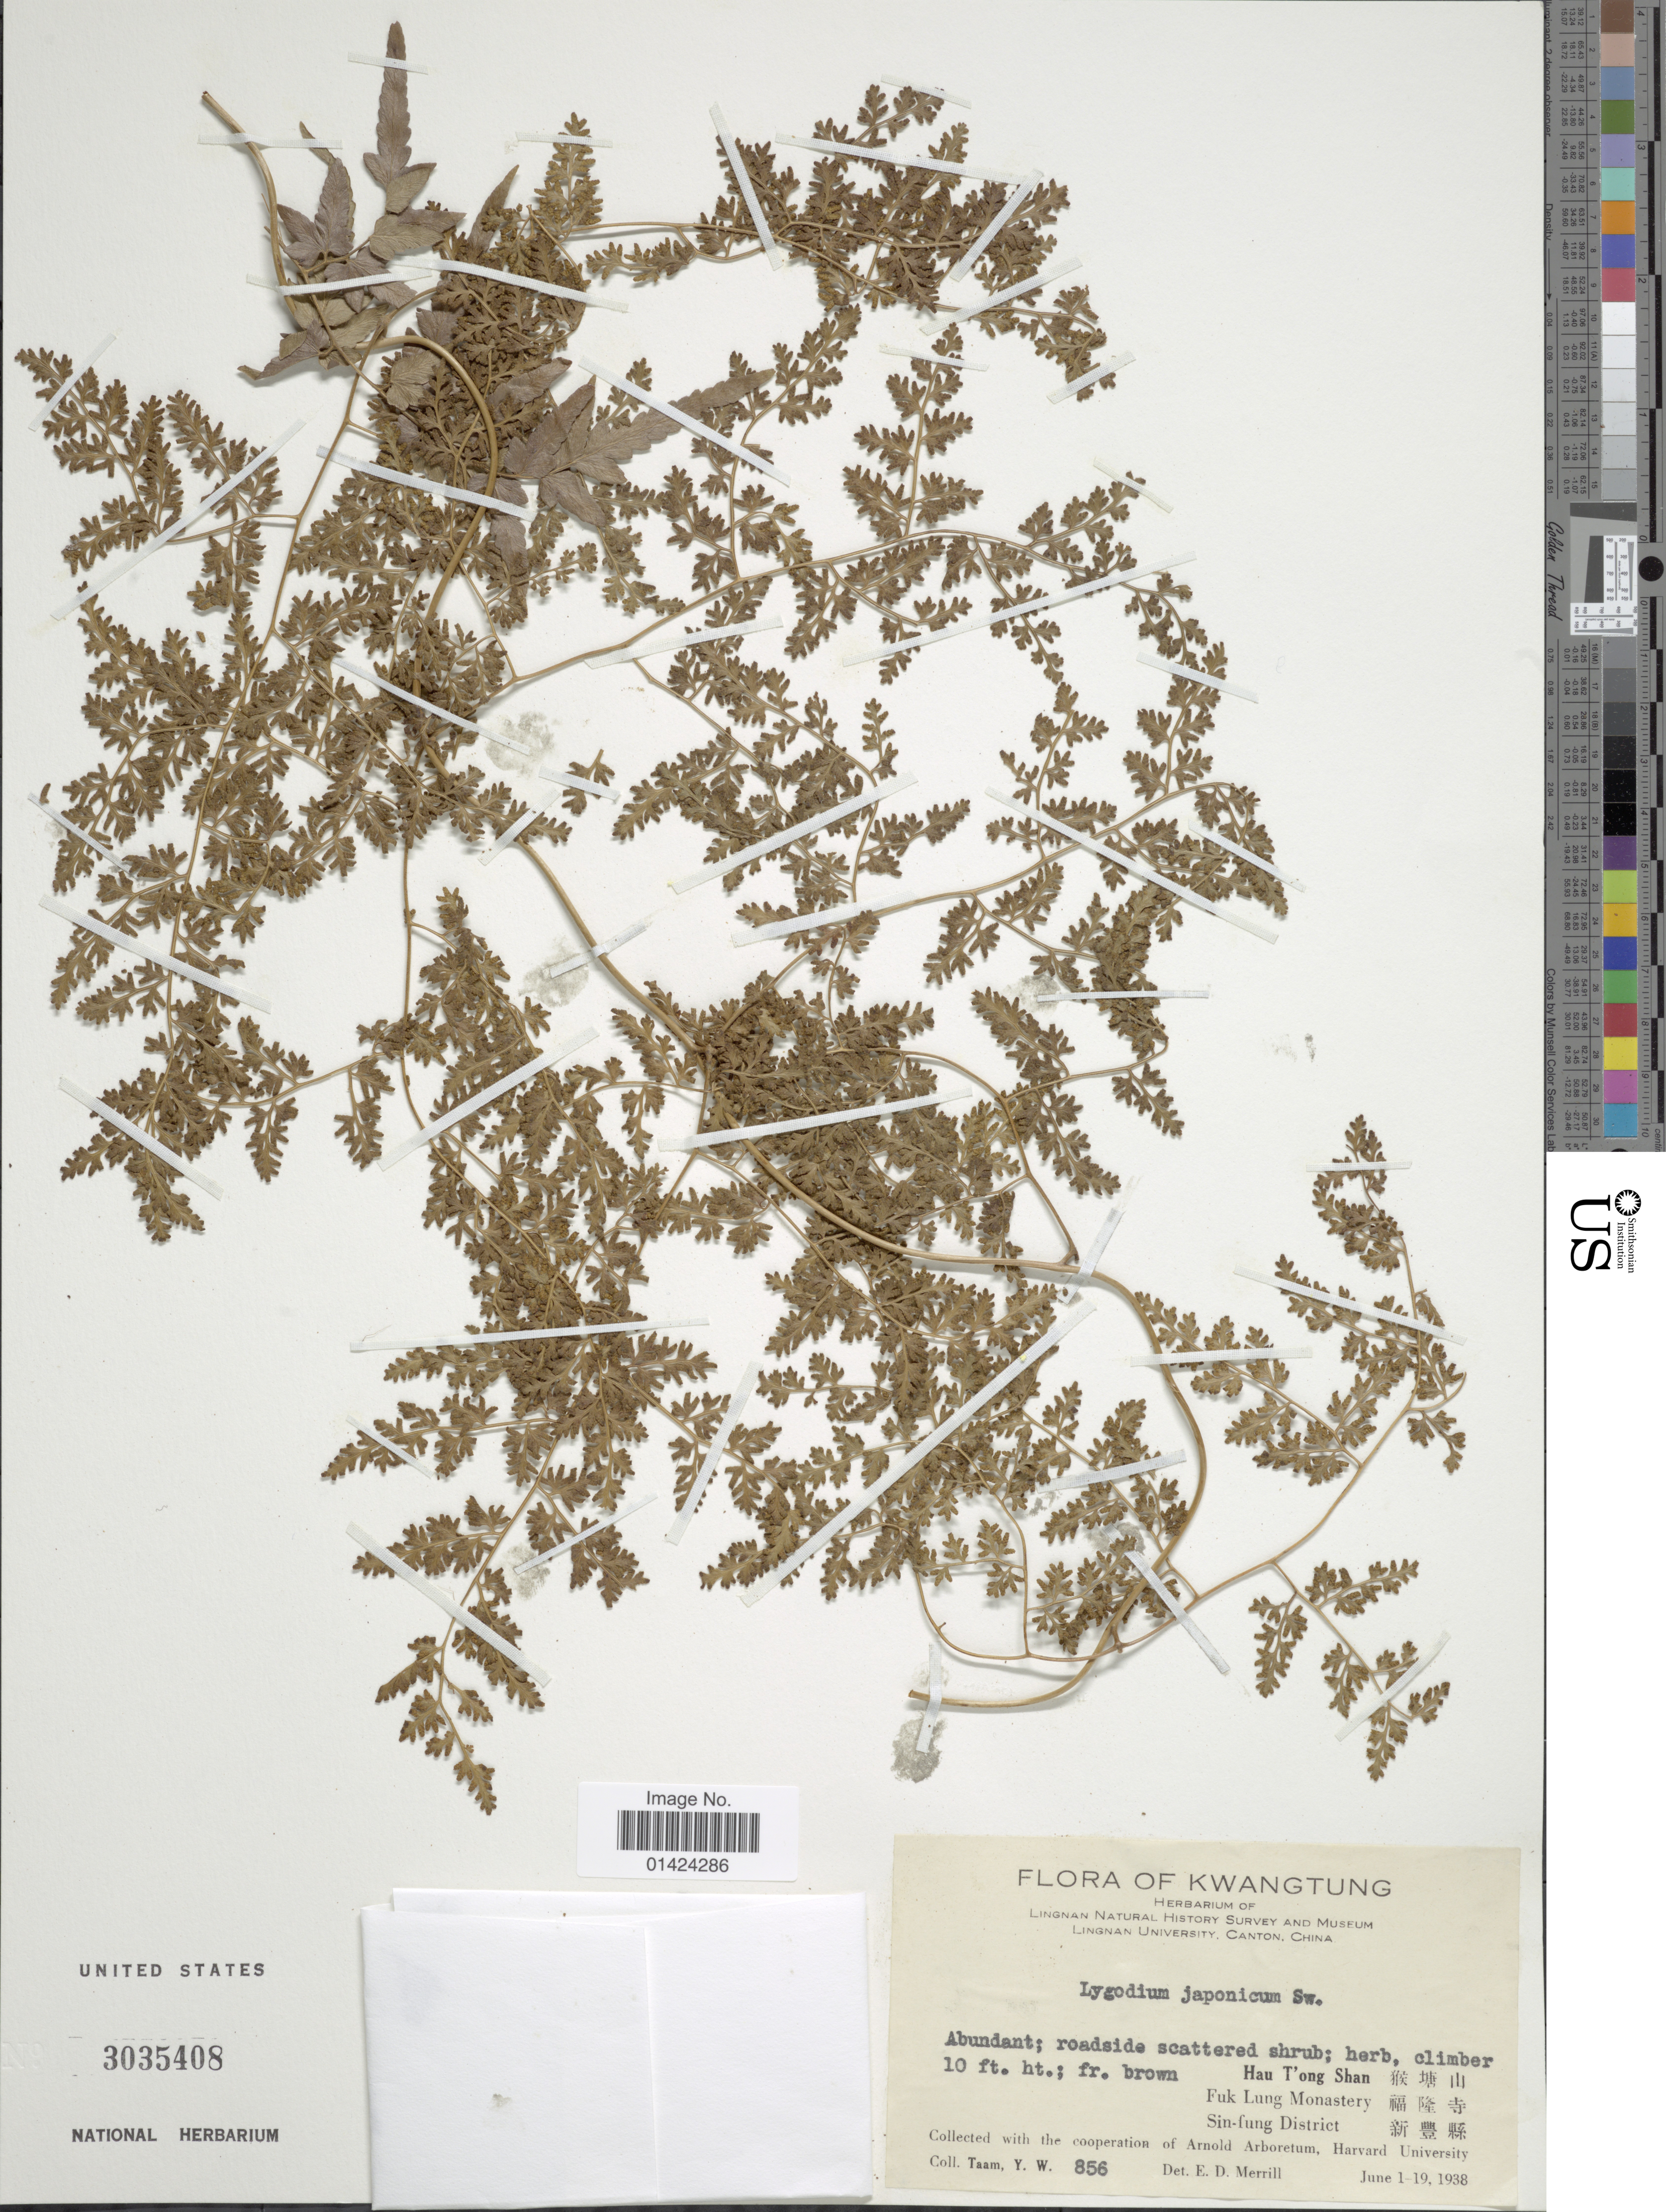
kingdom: Plantae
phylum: Tracheophyta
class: Polypodiopsida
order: Schizaeales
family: Lygodiaceae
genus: Lygodium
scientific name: Lygodium japonicum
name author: (Thunb.) Sw.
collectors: Y. W. Taam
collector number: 856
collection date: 1938-06-01/1938-06-19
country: China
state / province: Guangdong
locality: Kwangtung, Hau T'ong Shan, Fuk Lung Monastery, Sin-fung District.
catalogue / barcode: US 3035408